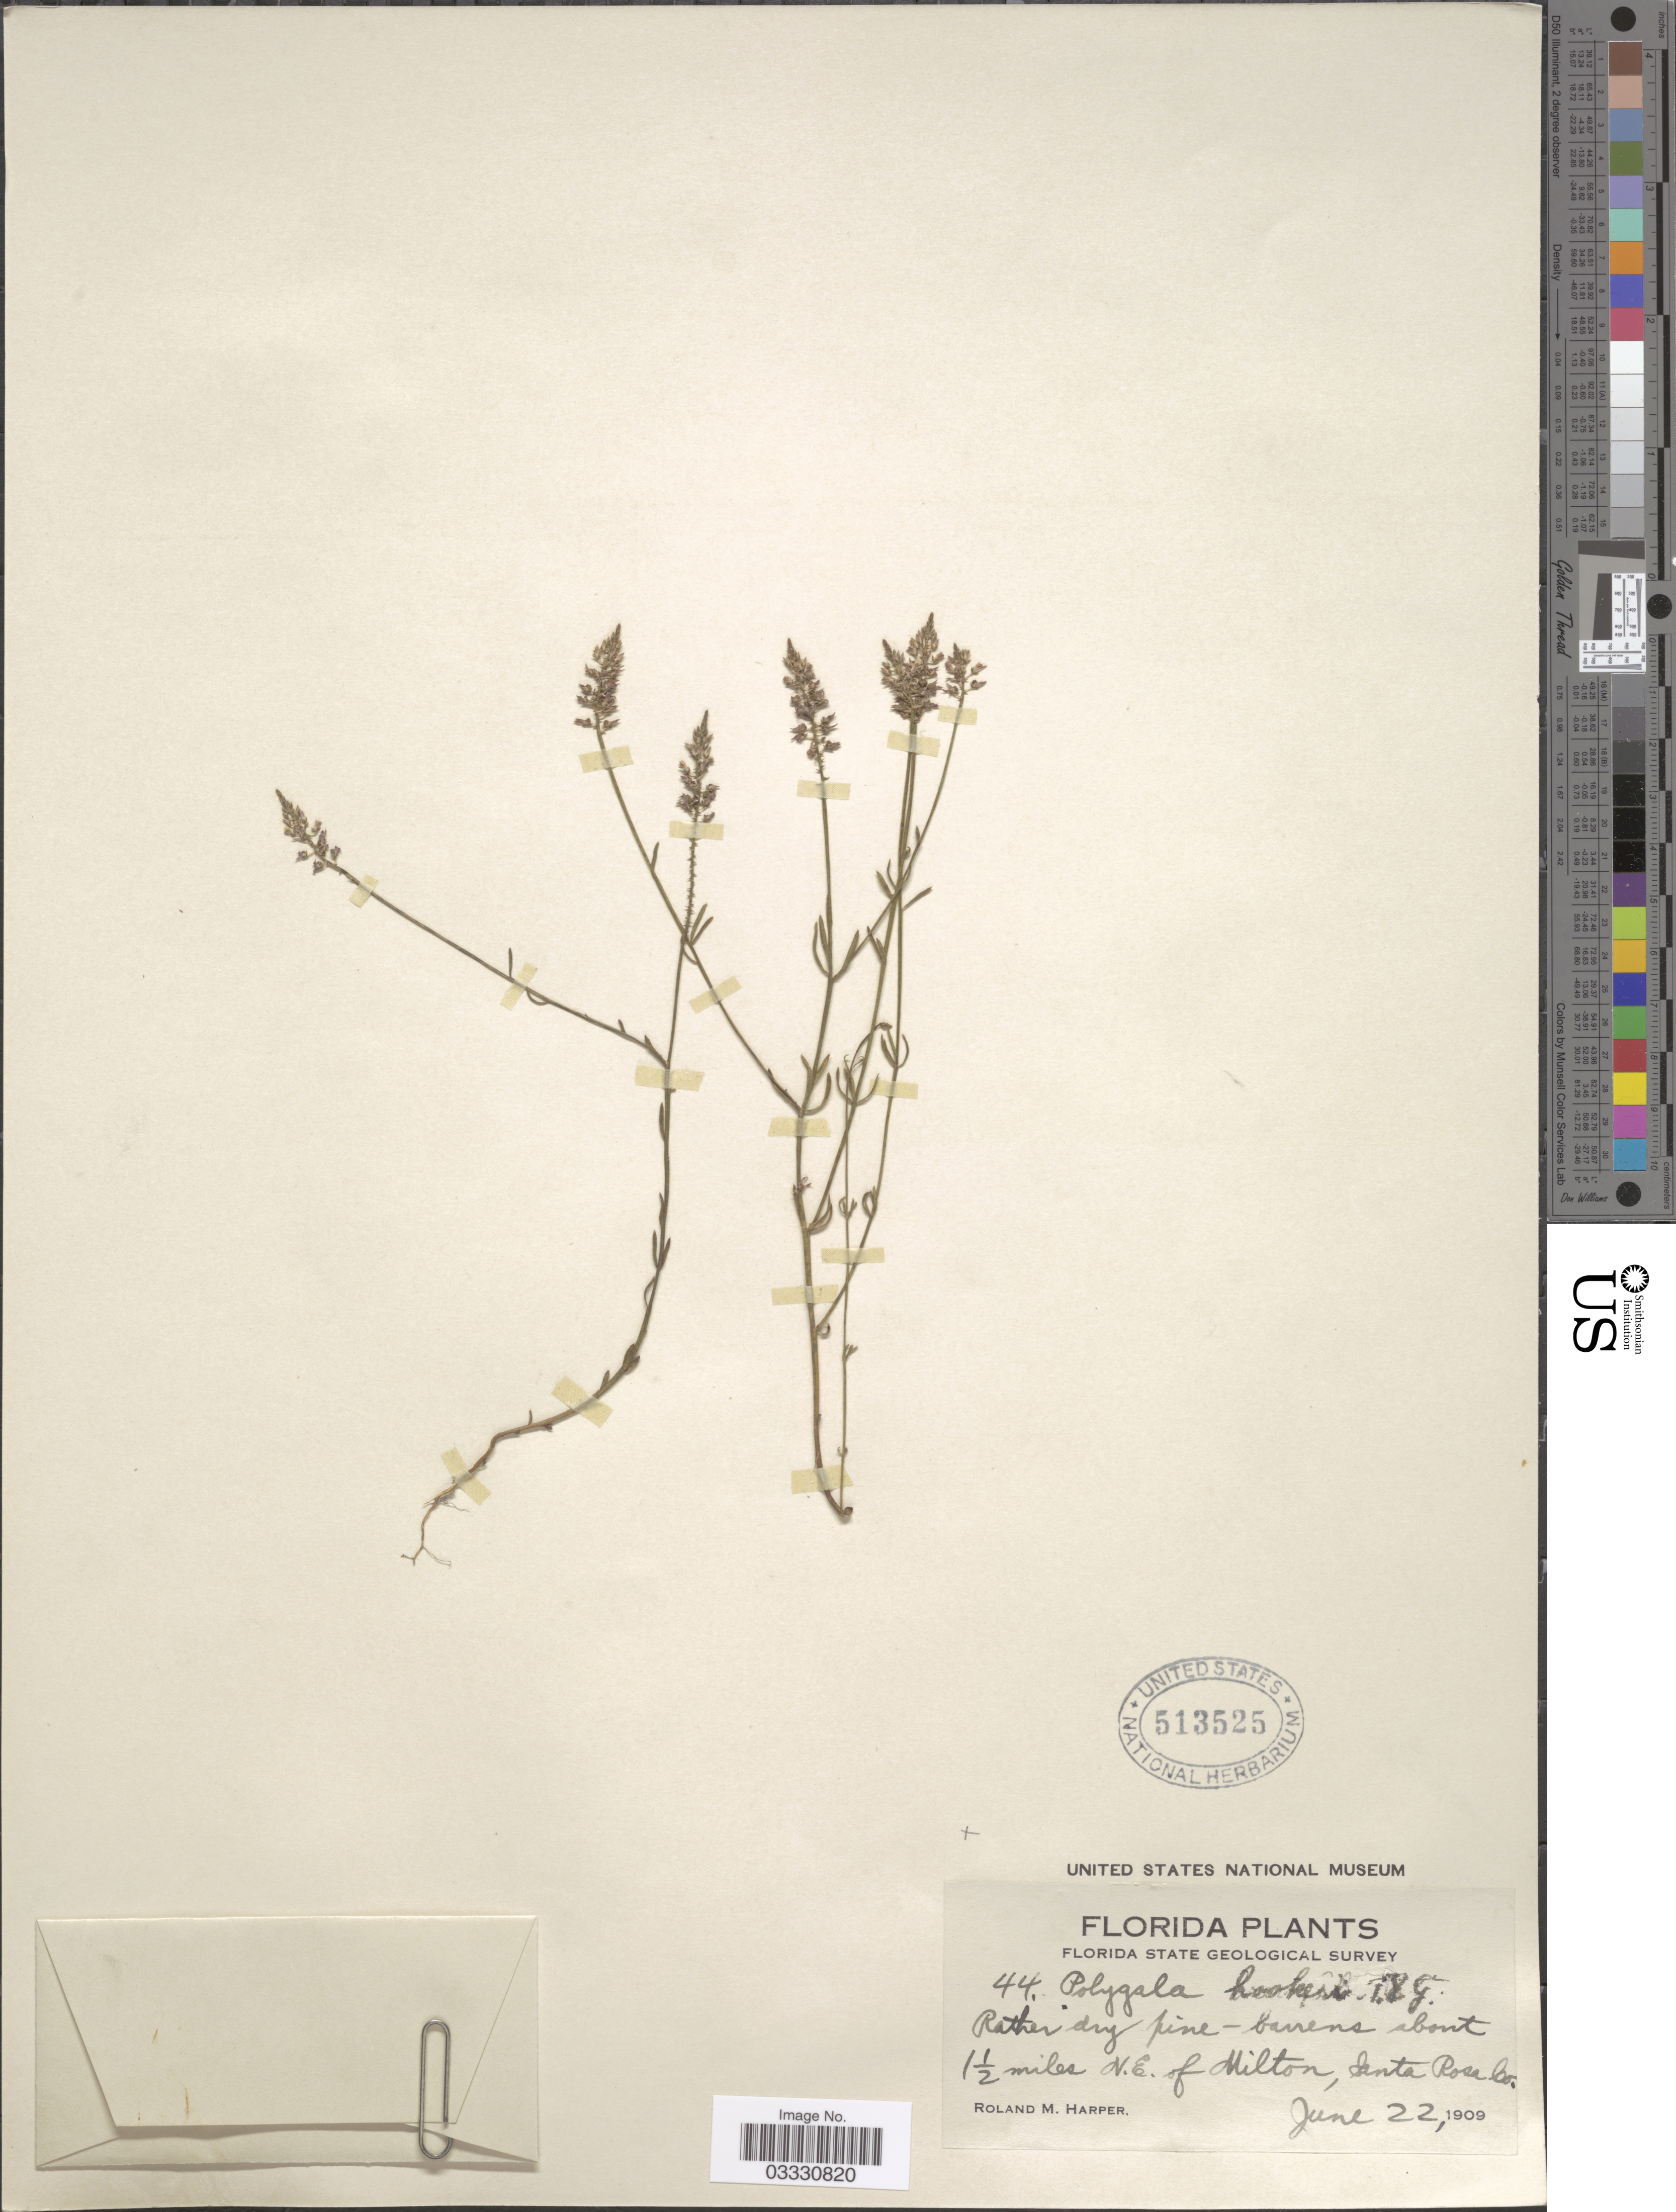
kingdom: Plantae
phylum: Tracheophyta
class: Magnoliopsida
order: Fabales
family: Polygalaceae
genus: Polygala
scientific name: Polygala hookeri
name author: Torr. & A. Gray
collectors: R. M. Harper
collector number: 44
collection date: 1909-06-22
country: United States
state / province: Georgia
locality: Rather dry pine-barrens about 1½ N.E. of Milton, Santa Rosa Co.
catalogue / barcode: US 513525